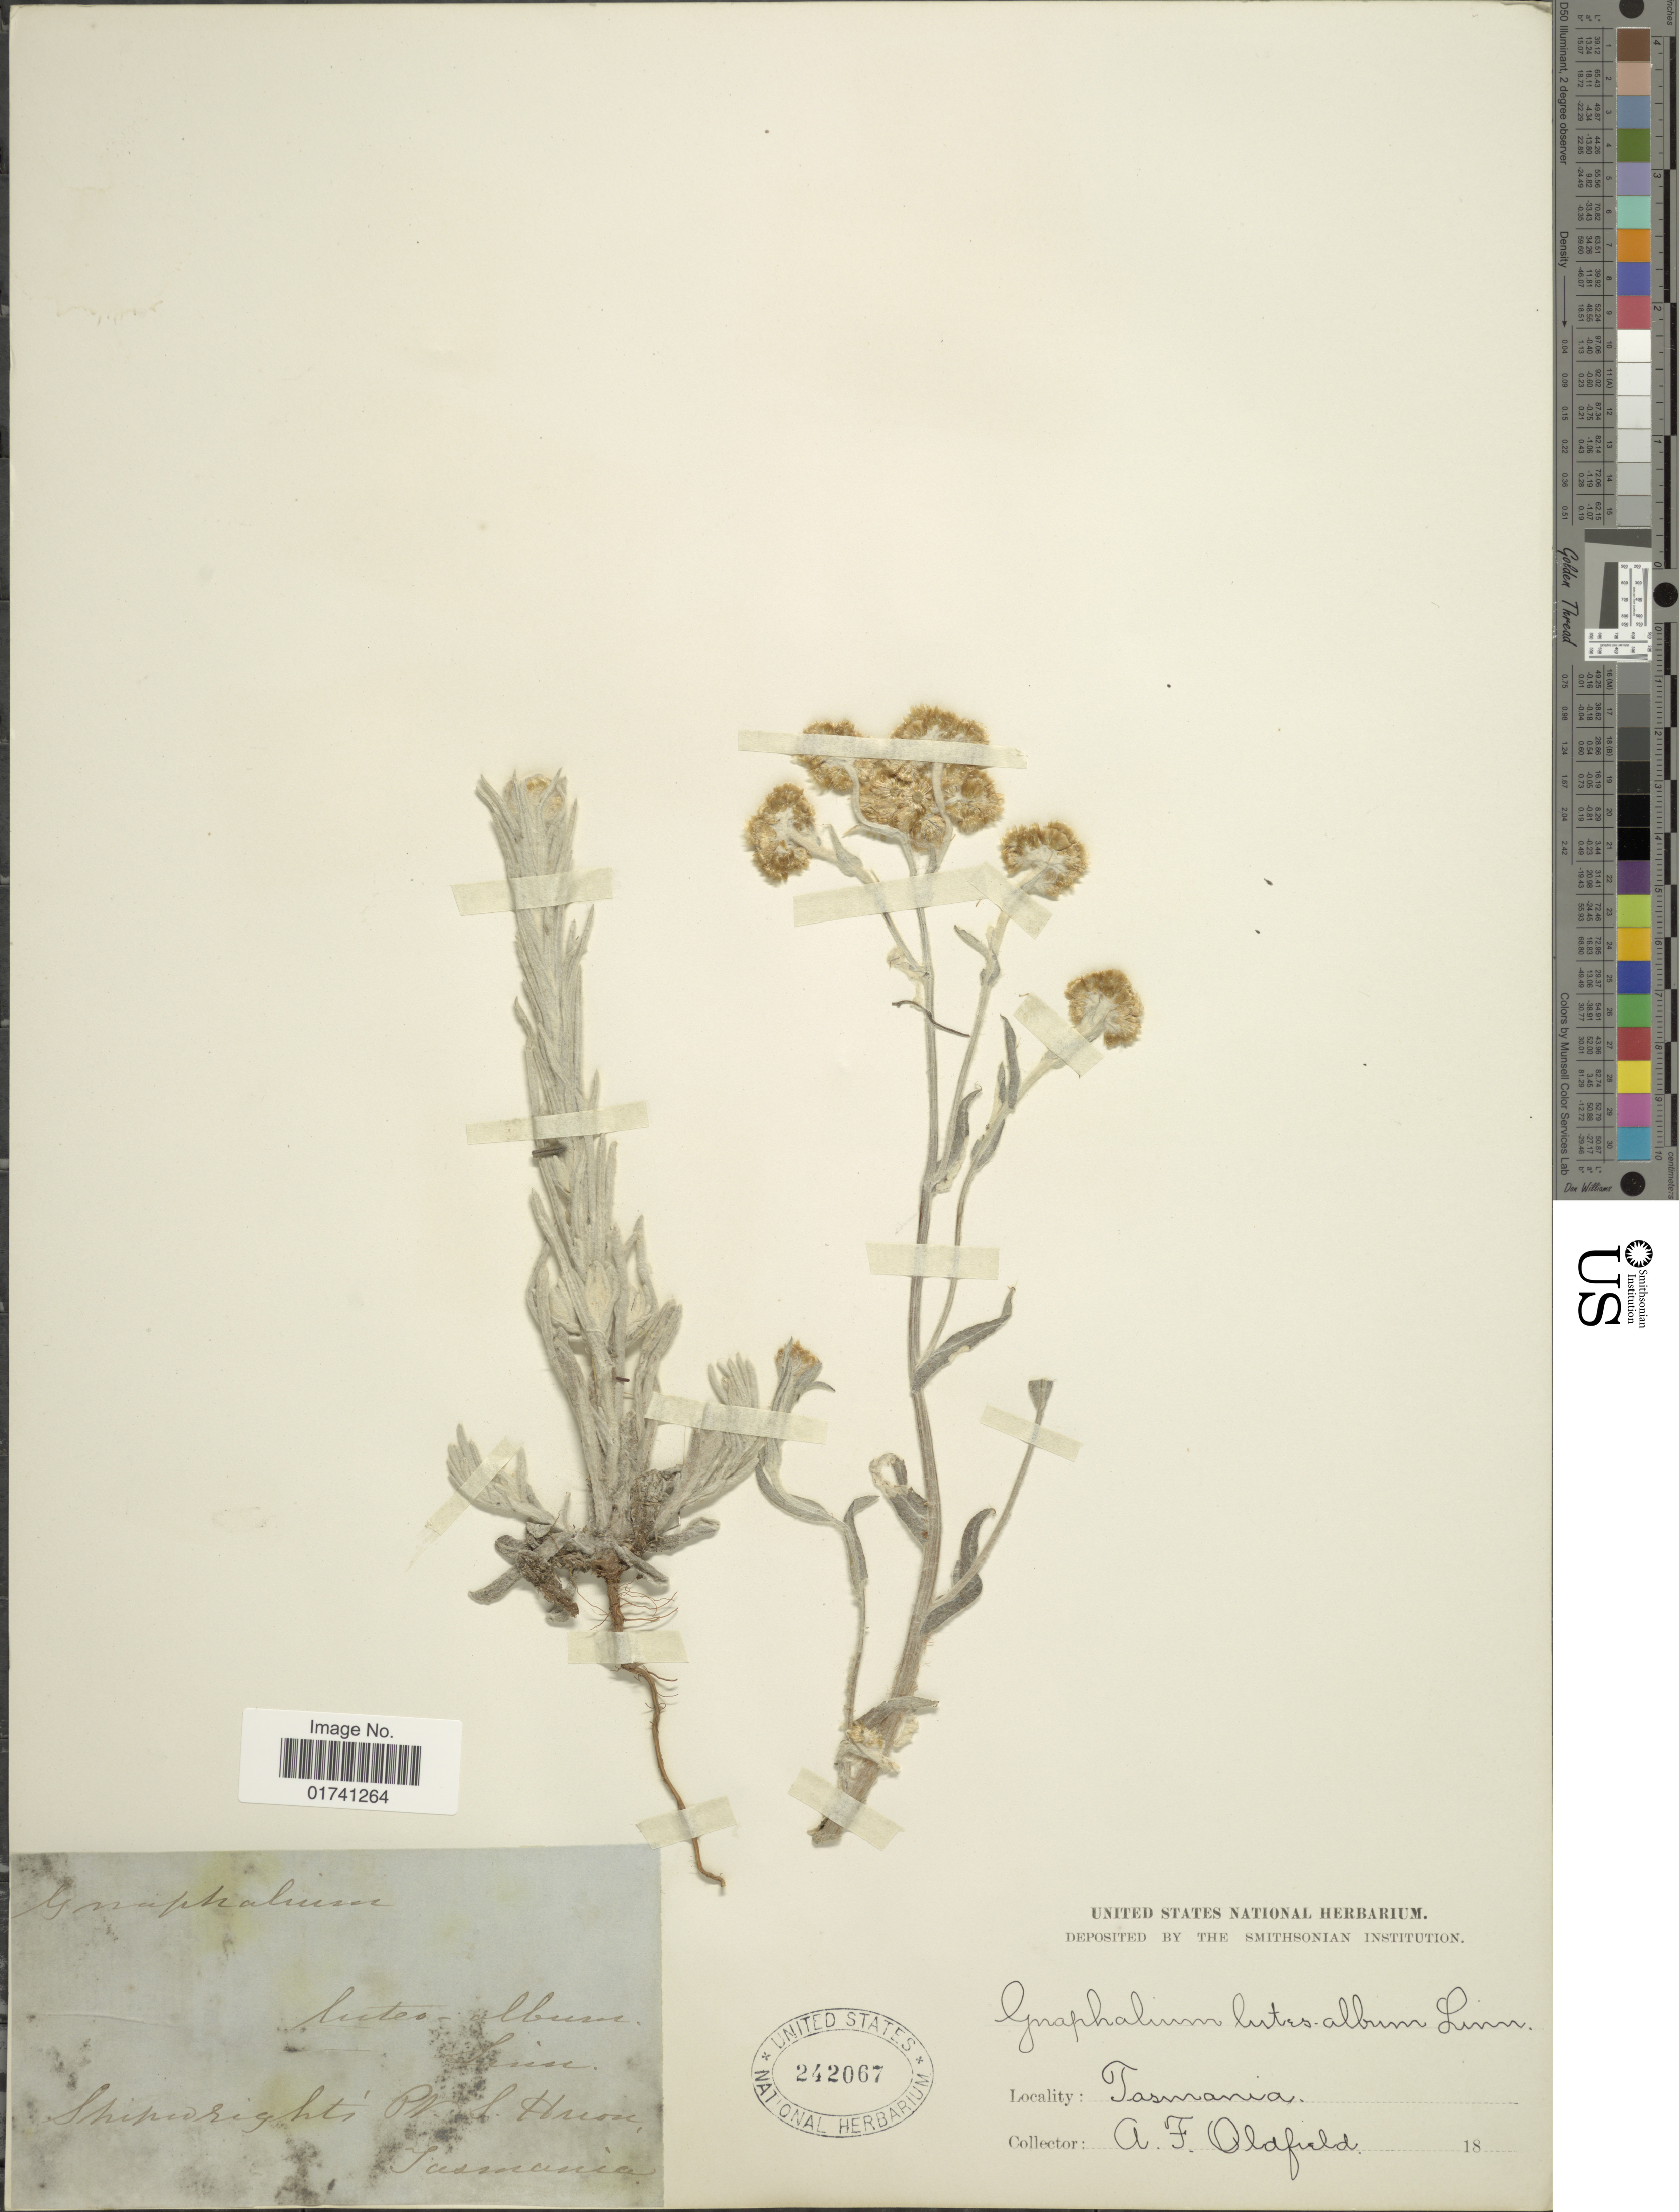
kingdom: Plantae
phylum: Tracheophyta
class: Magnoliopsida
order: Asterales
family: Asteraceae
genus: Laphangium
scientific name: Laphangium luteoalbum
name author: (L.) Tzvelev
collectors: A. Oldfield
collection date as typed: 18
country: Australia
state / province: Tasmania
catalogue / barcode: US 242067